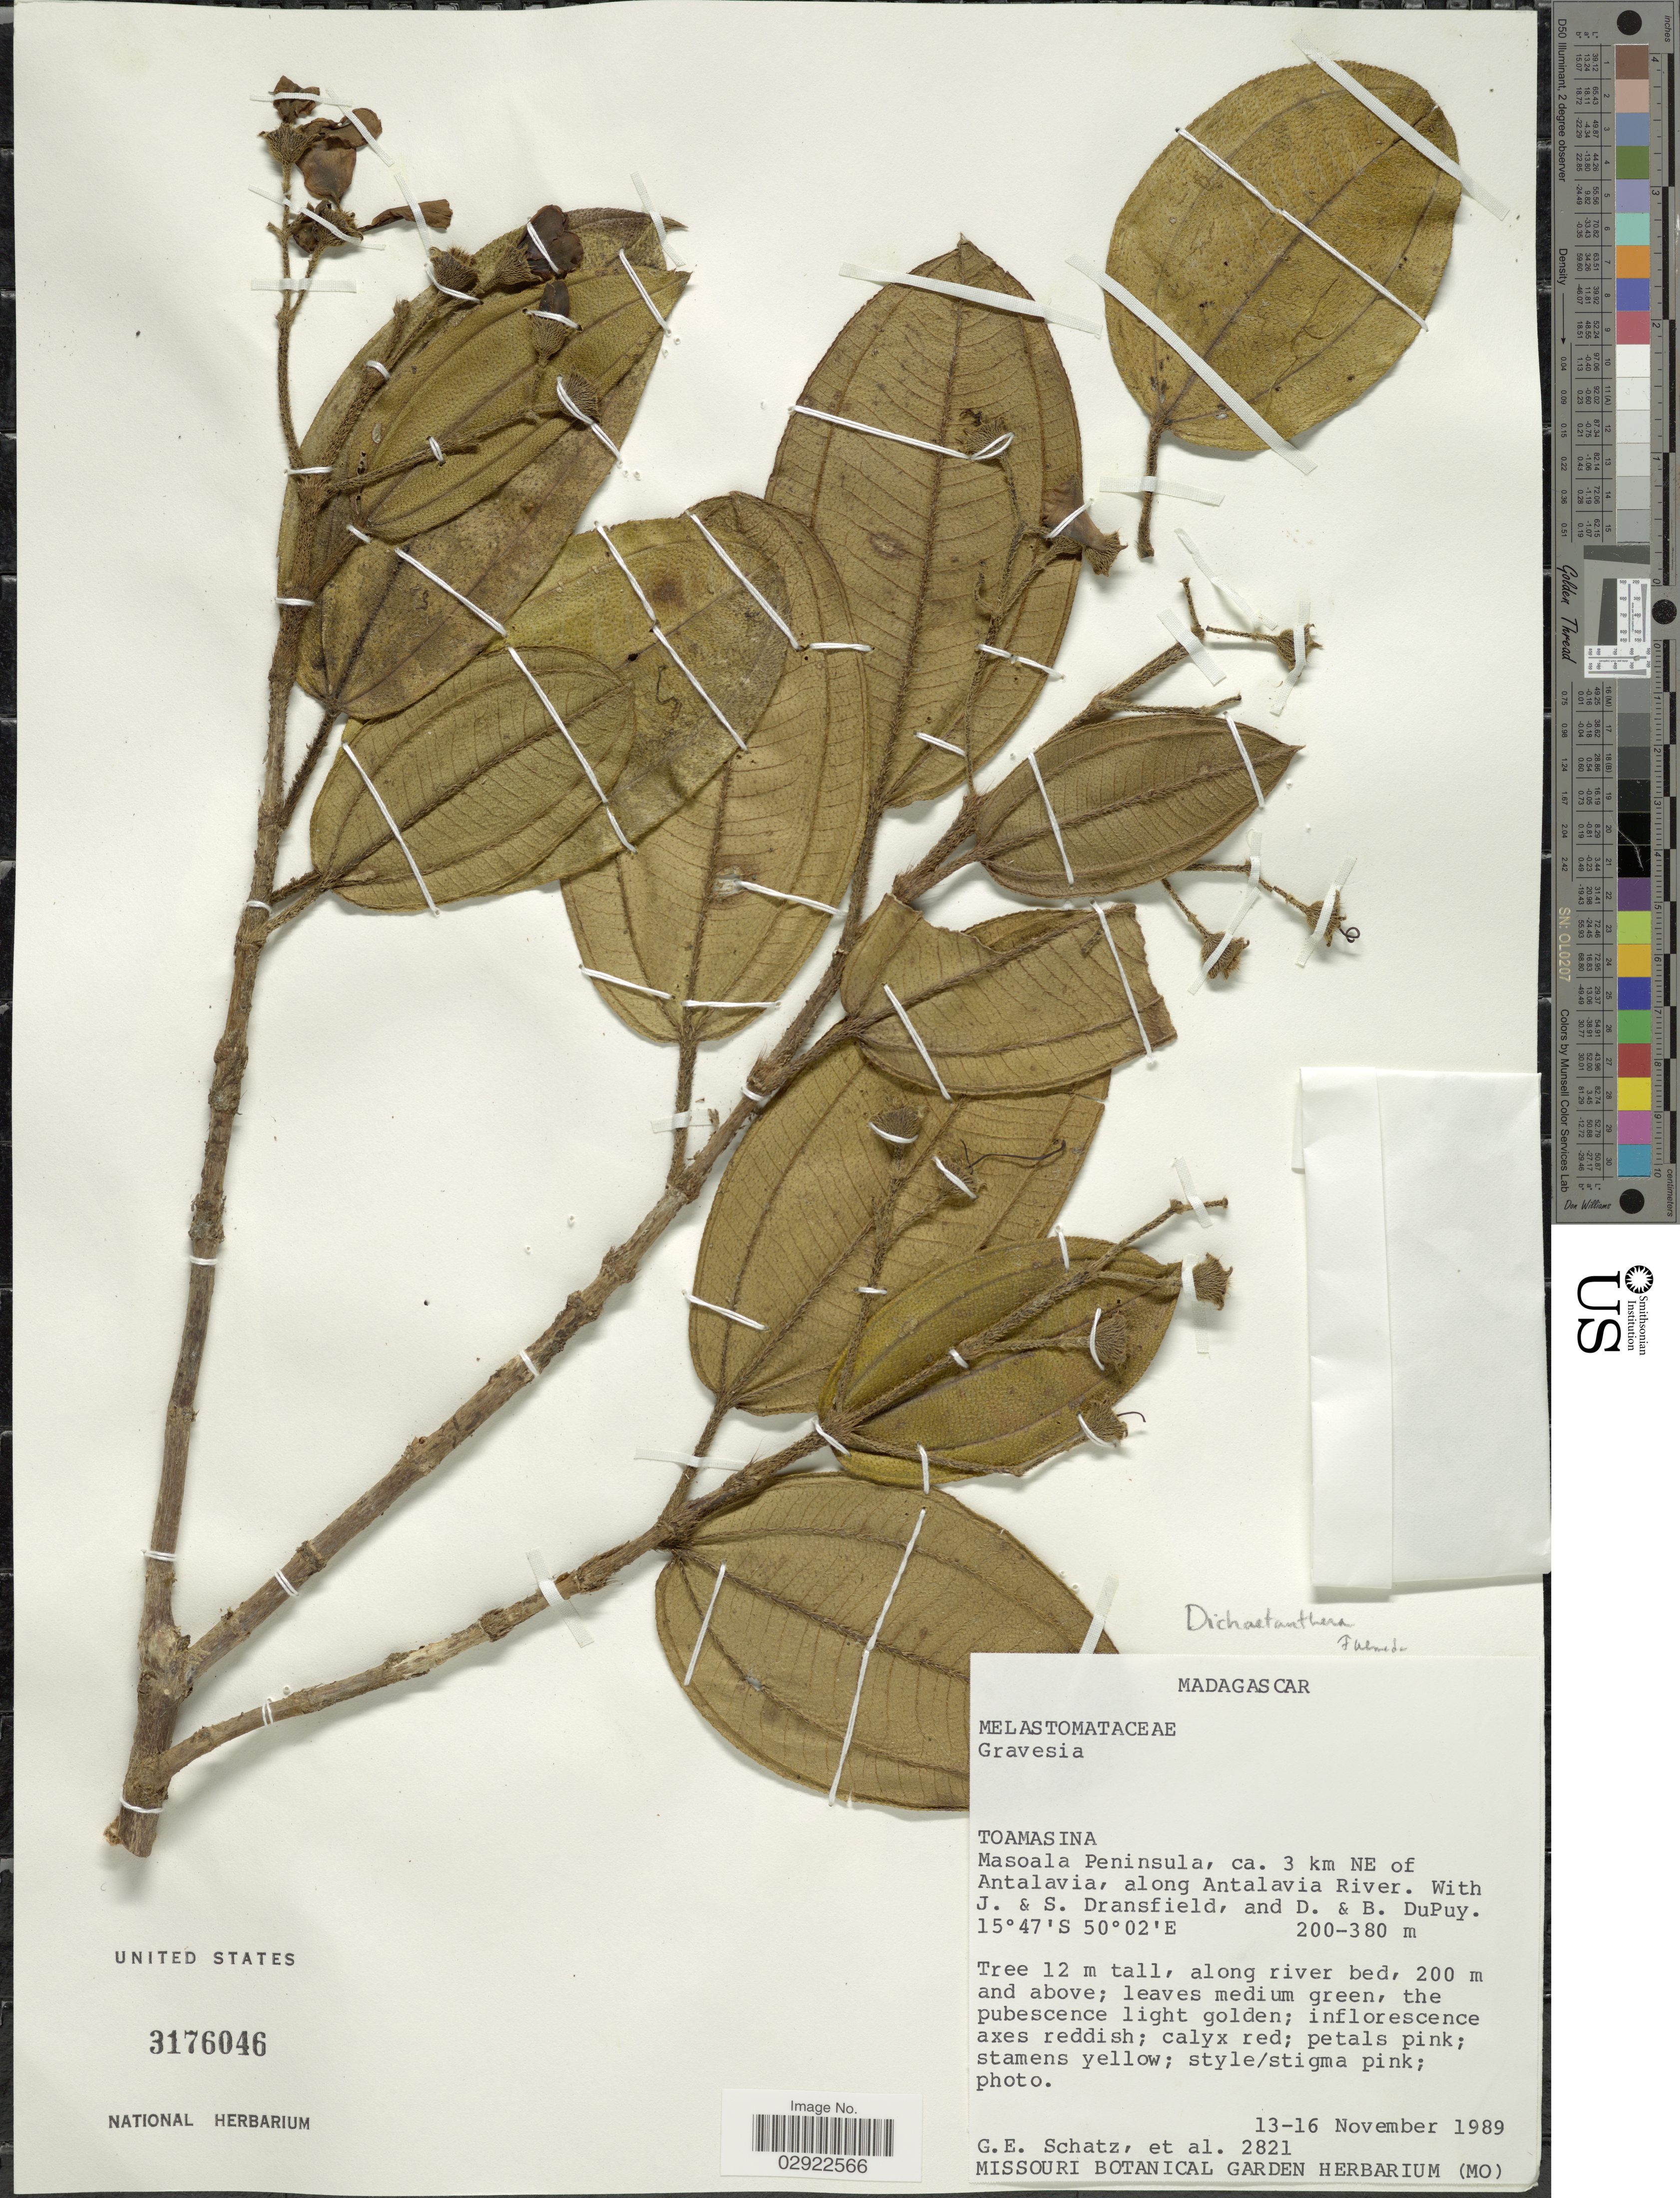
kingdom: Plantae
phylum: Tracheophyta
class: Magnoliopsida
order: Myrtales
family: Melastomataceae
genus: Dichaetanthera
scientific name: Dichaetanthera sp.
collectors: G. Schatz, J. Dransfield, S. Dransfield, D. Du Puy & B. Dupuy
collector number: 2821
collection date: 1989-11-13/1989-11-16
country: Madagascar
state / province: Analanjirofo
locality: Masoala Peninsula, ca. 3 km NE of Antalavia, along Antalavia River.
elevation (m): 200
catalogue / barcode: US 3176046